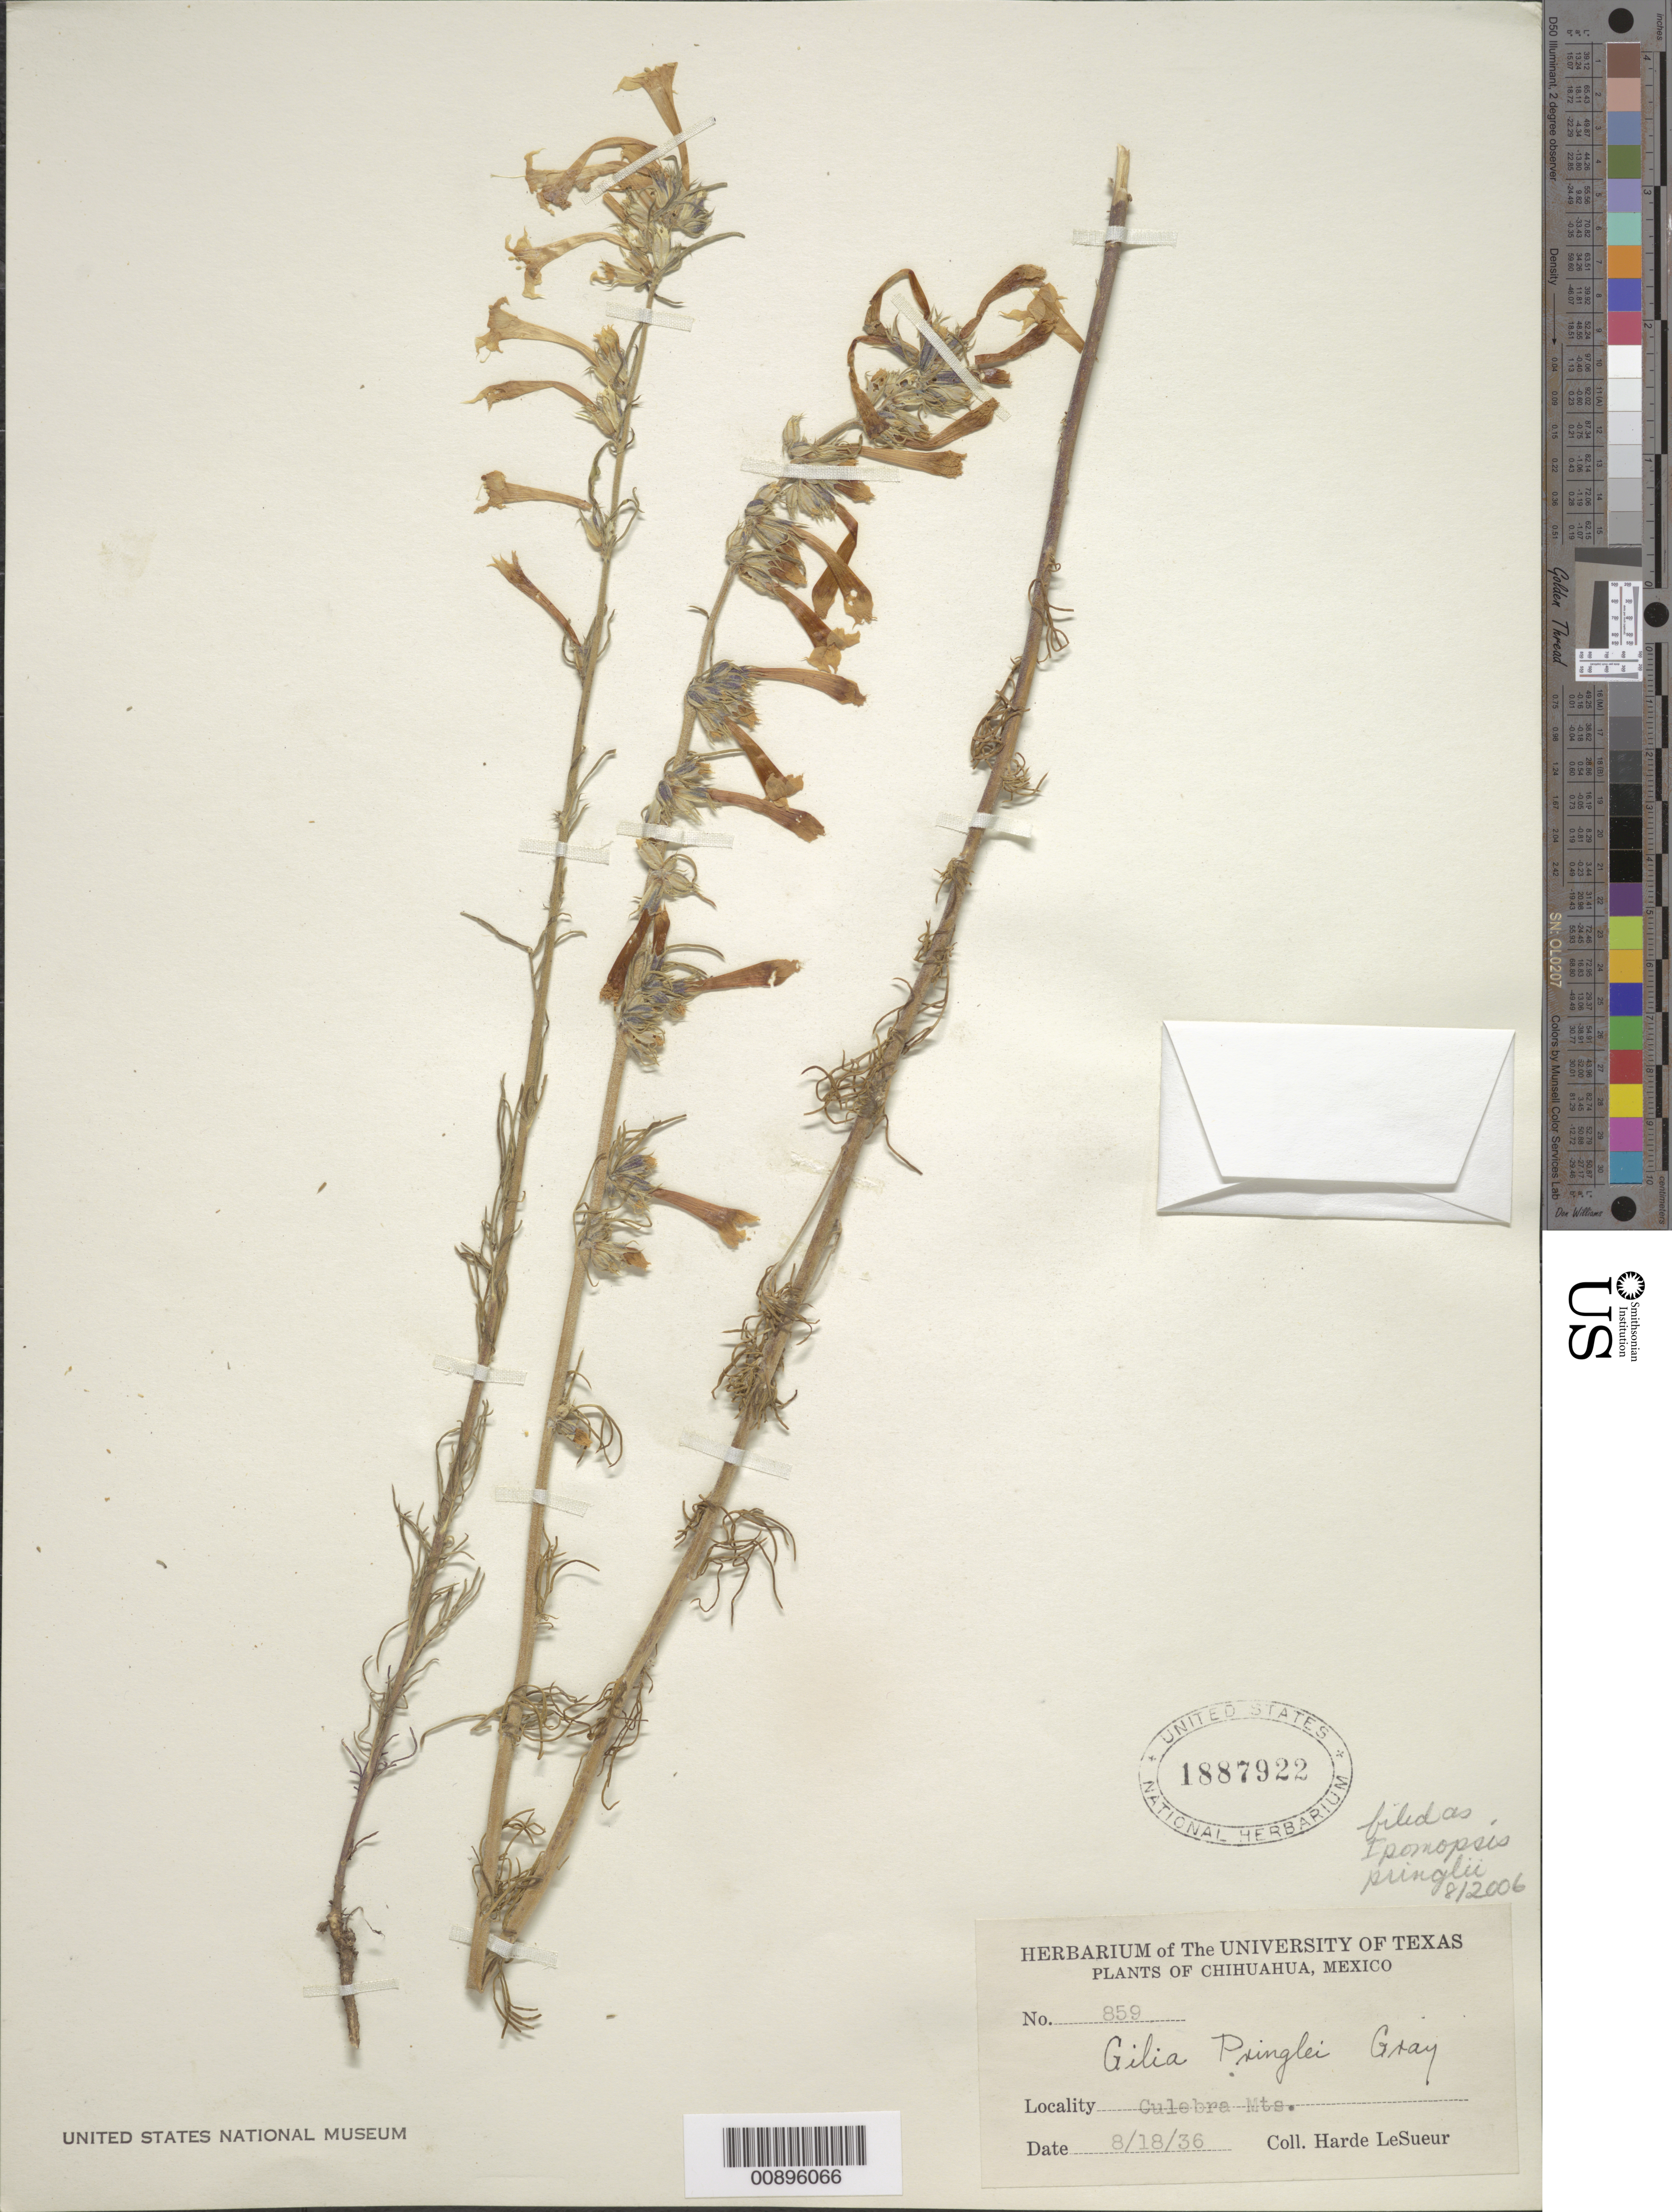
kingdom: Plantae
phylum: Tracheophyta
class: Magnoliopsida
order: Ericales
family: Polemoniaceae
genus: Ipomopsis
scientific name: Ipomopsis pringlei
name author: (A. Gray) W.C. Martin & C.R. Hutchins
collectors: D. H. LeSueur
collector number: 859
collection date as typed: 18 Aug 1936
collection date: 1936-08-18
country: Mexico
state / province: Chihuahua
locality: Culebra Mts., Chihuahua.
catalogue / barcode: US 1887922